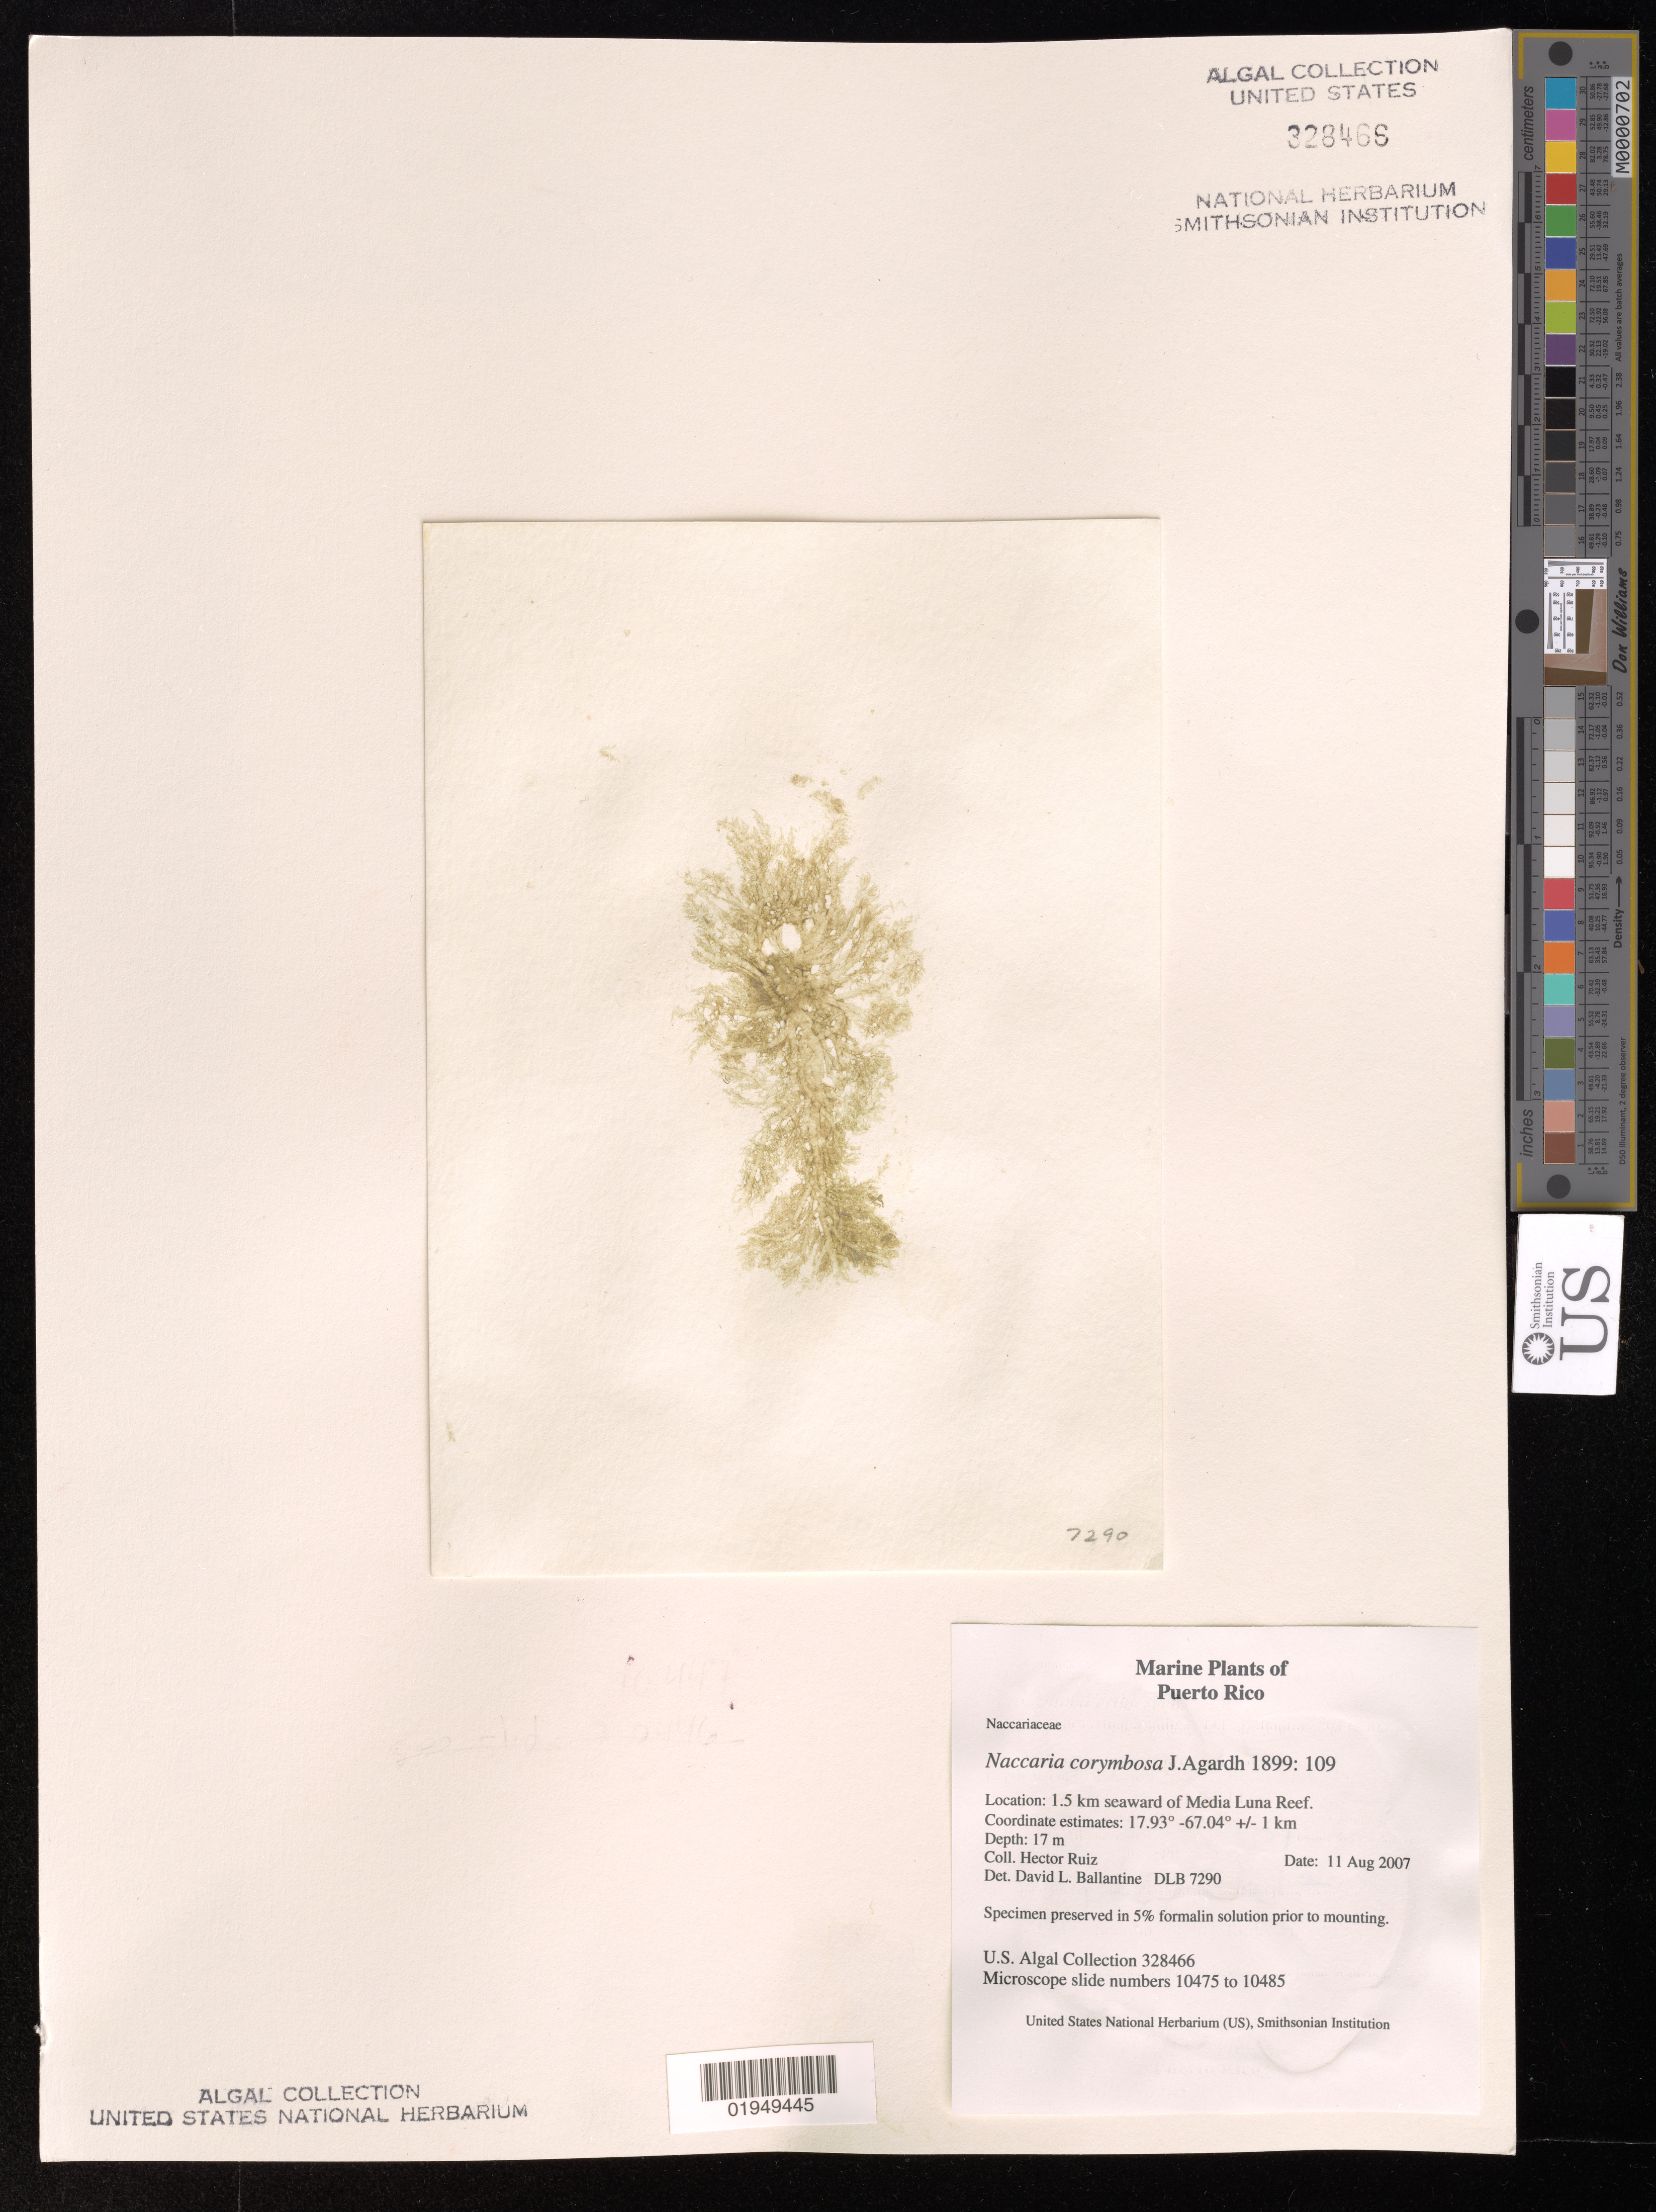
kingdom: Plantae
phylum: Rhodophyta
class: Florideophyceae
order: Bonnemaisoniales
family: Naccariaceae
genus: Naccaria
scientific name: Naccaria corymbosa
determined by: Ballentine, D. L.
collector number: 7290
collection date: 2007-08-11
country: Puerto Rico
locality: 1.5 km seaward of Media Luna Reef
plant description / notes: Microscope Slide numbers 10475-10485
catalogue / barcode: US 328466